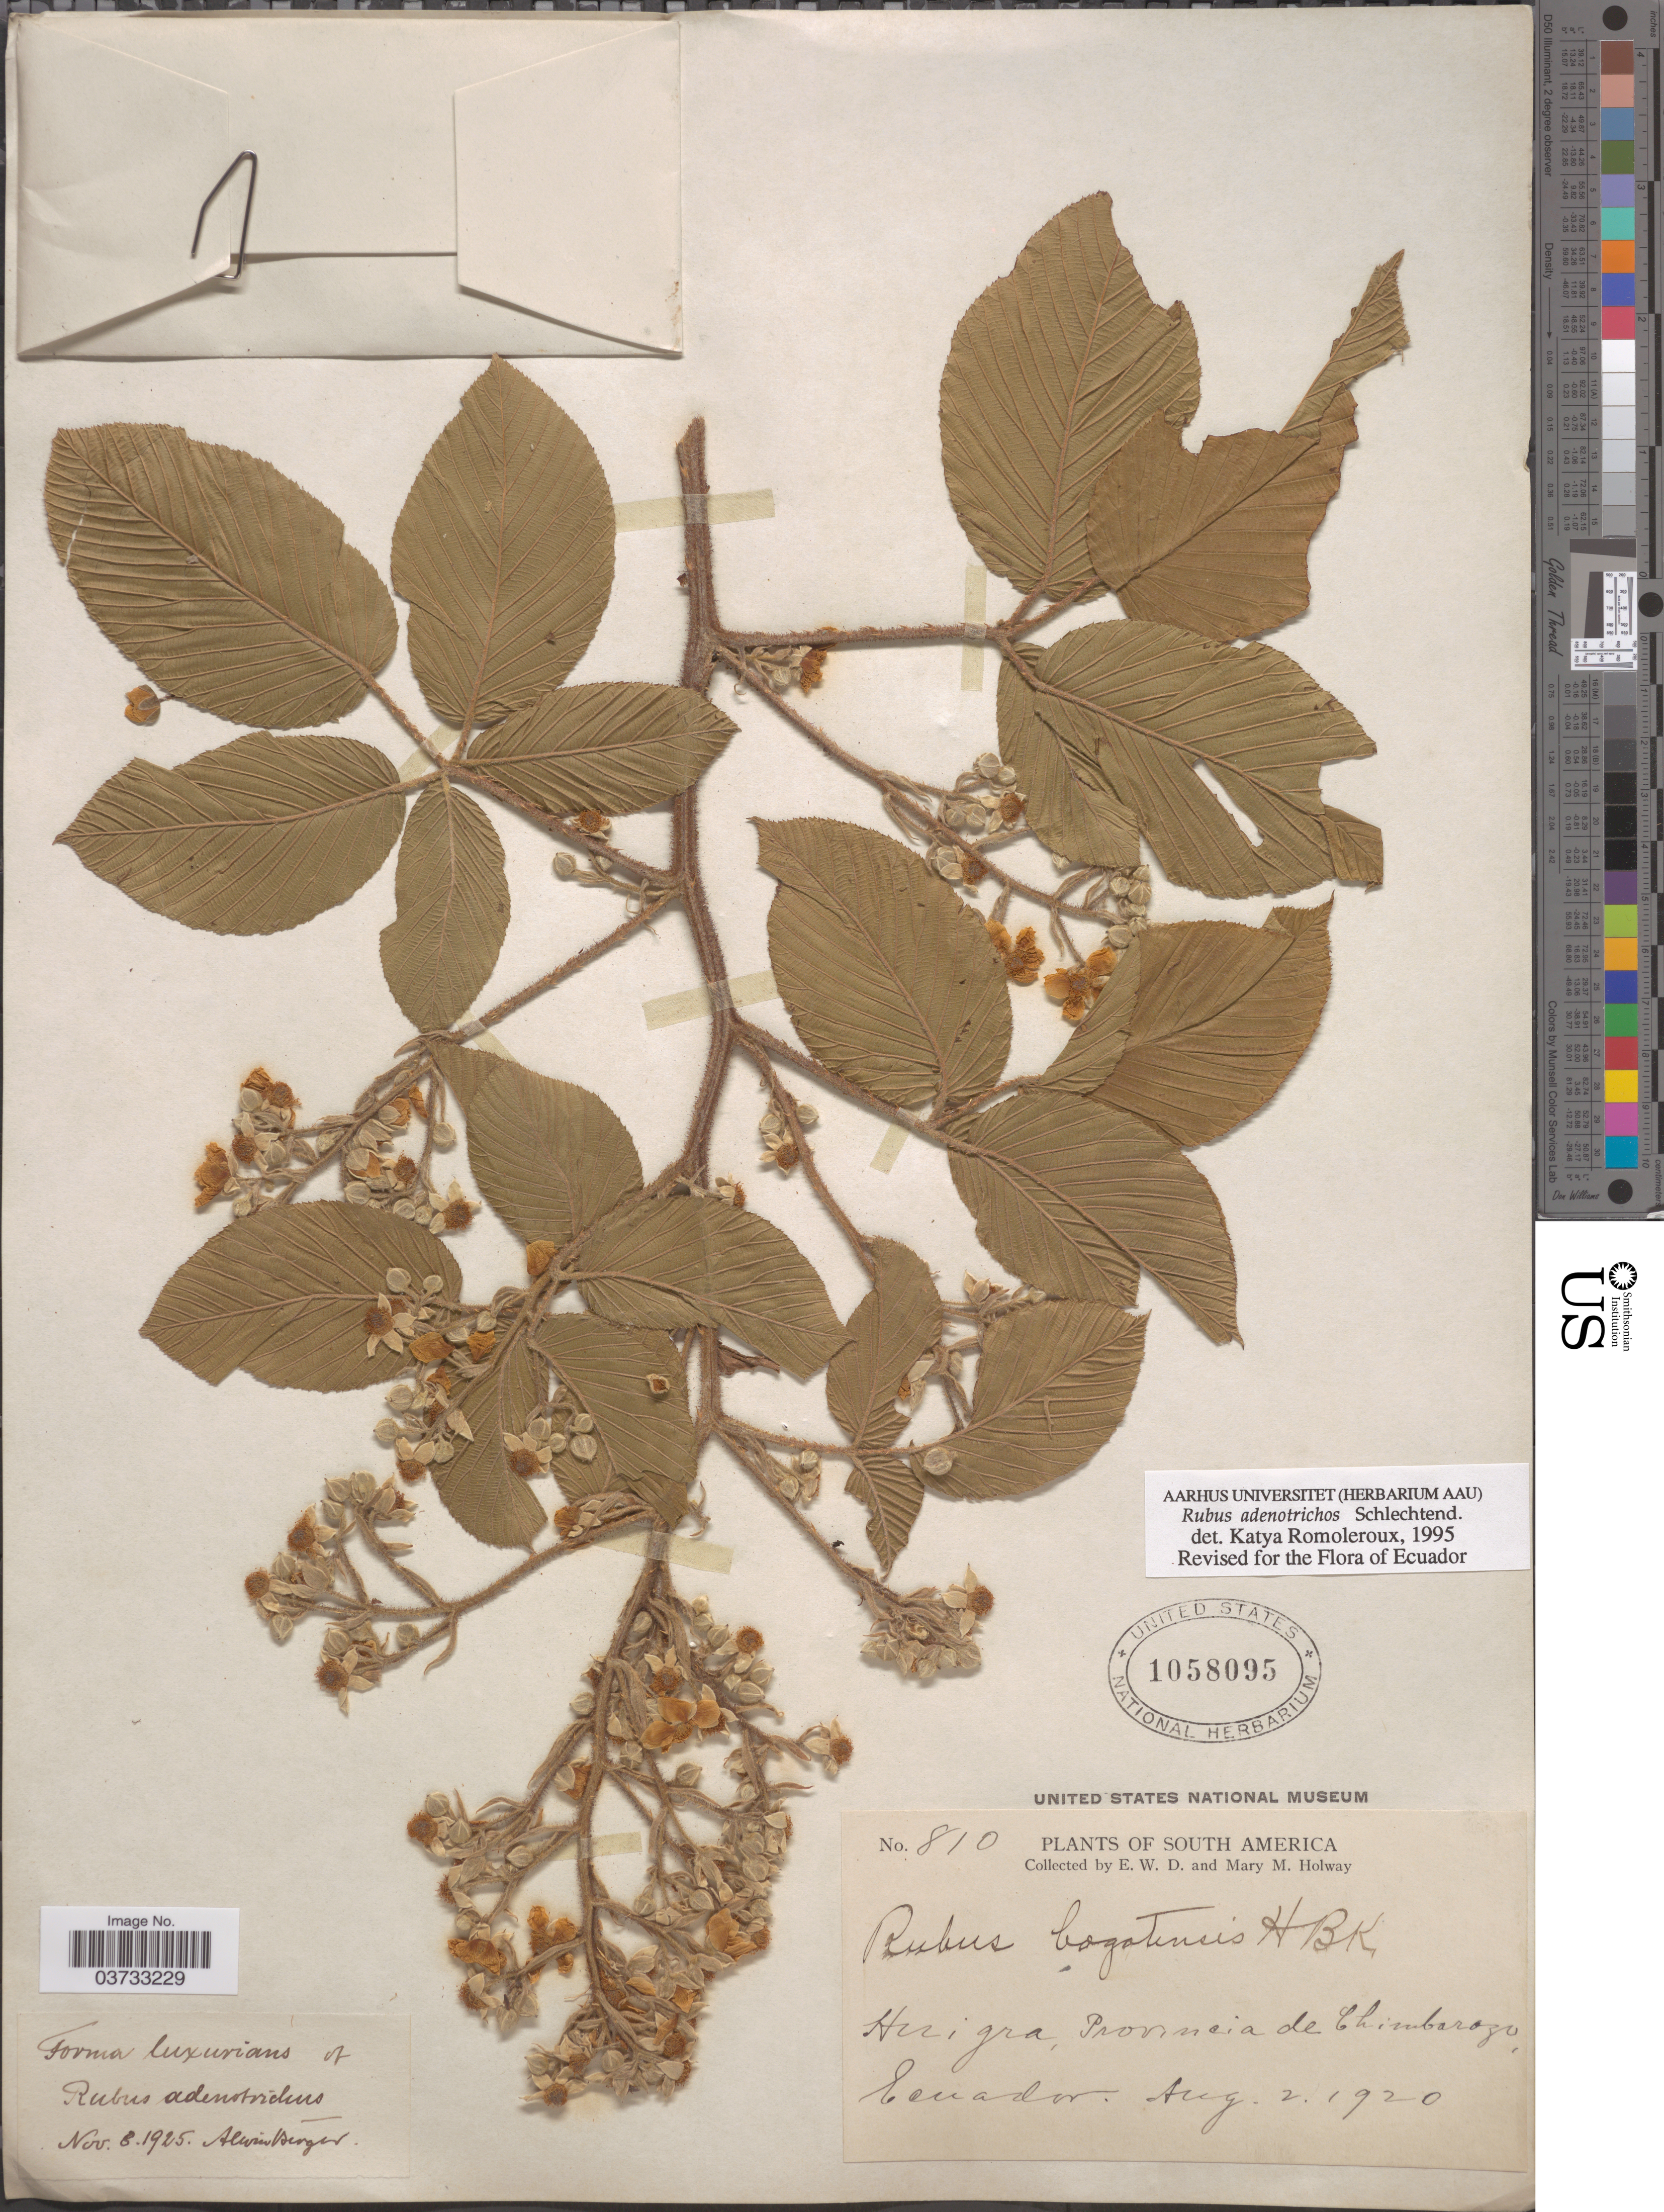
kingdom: Plantae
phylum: Tracheophyta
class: Magnoliopsida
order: Rosales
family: Rosaceae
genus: Rubus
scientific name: Rubus adenotrichos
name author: Schltdl.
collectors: E. W. D. & M. M. Holway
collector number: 810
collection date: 1920-08-02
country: Ecuador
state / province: Chimborazo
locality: Huigra. Provincia de Chimbarozo.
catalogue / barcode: US 1058095